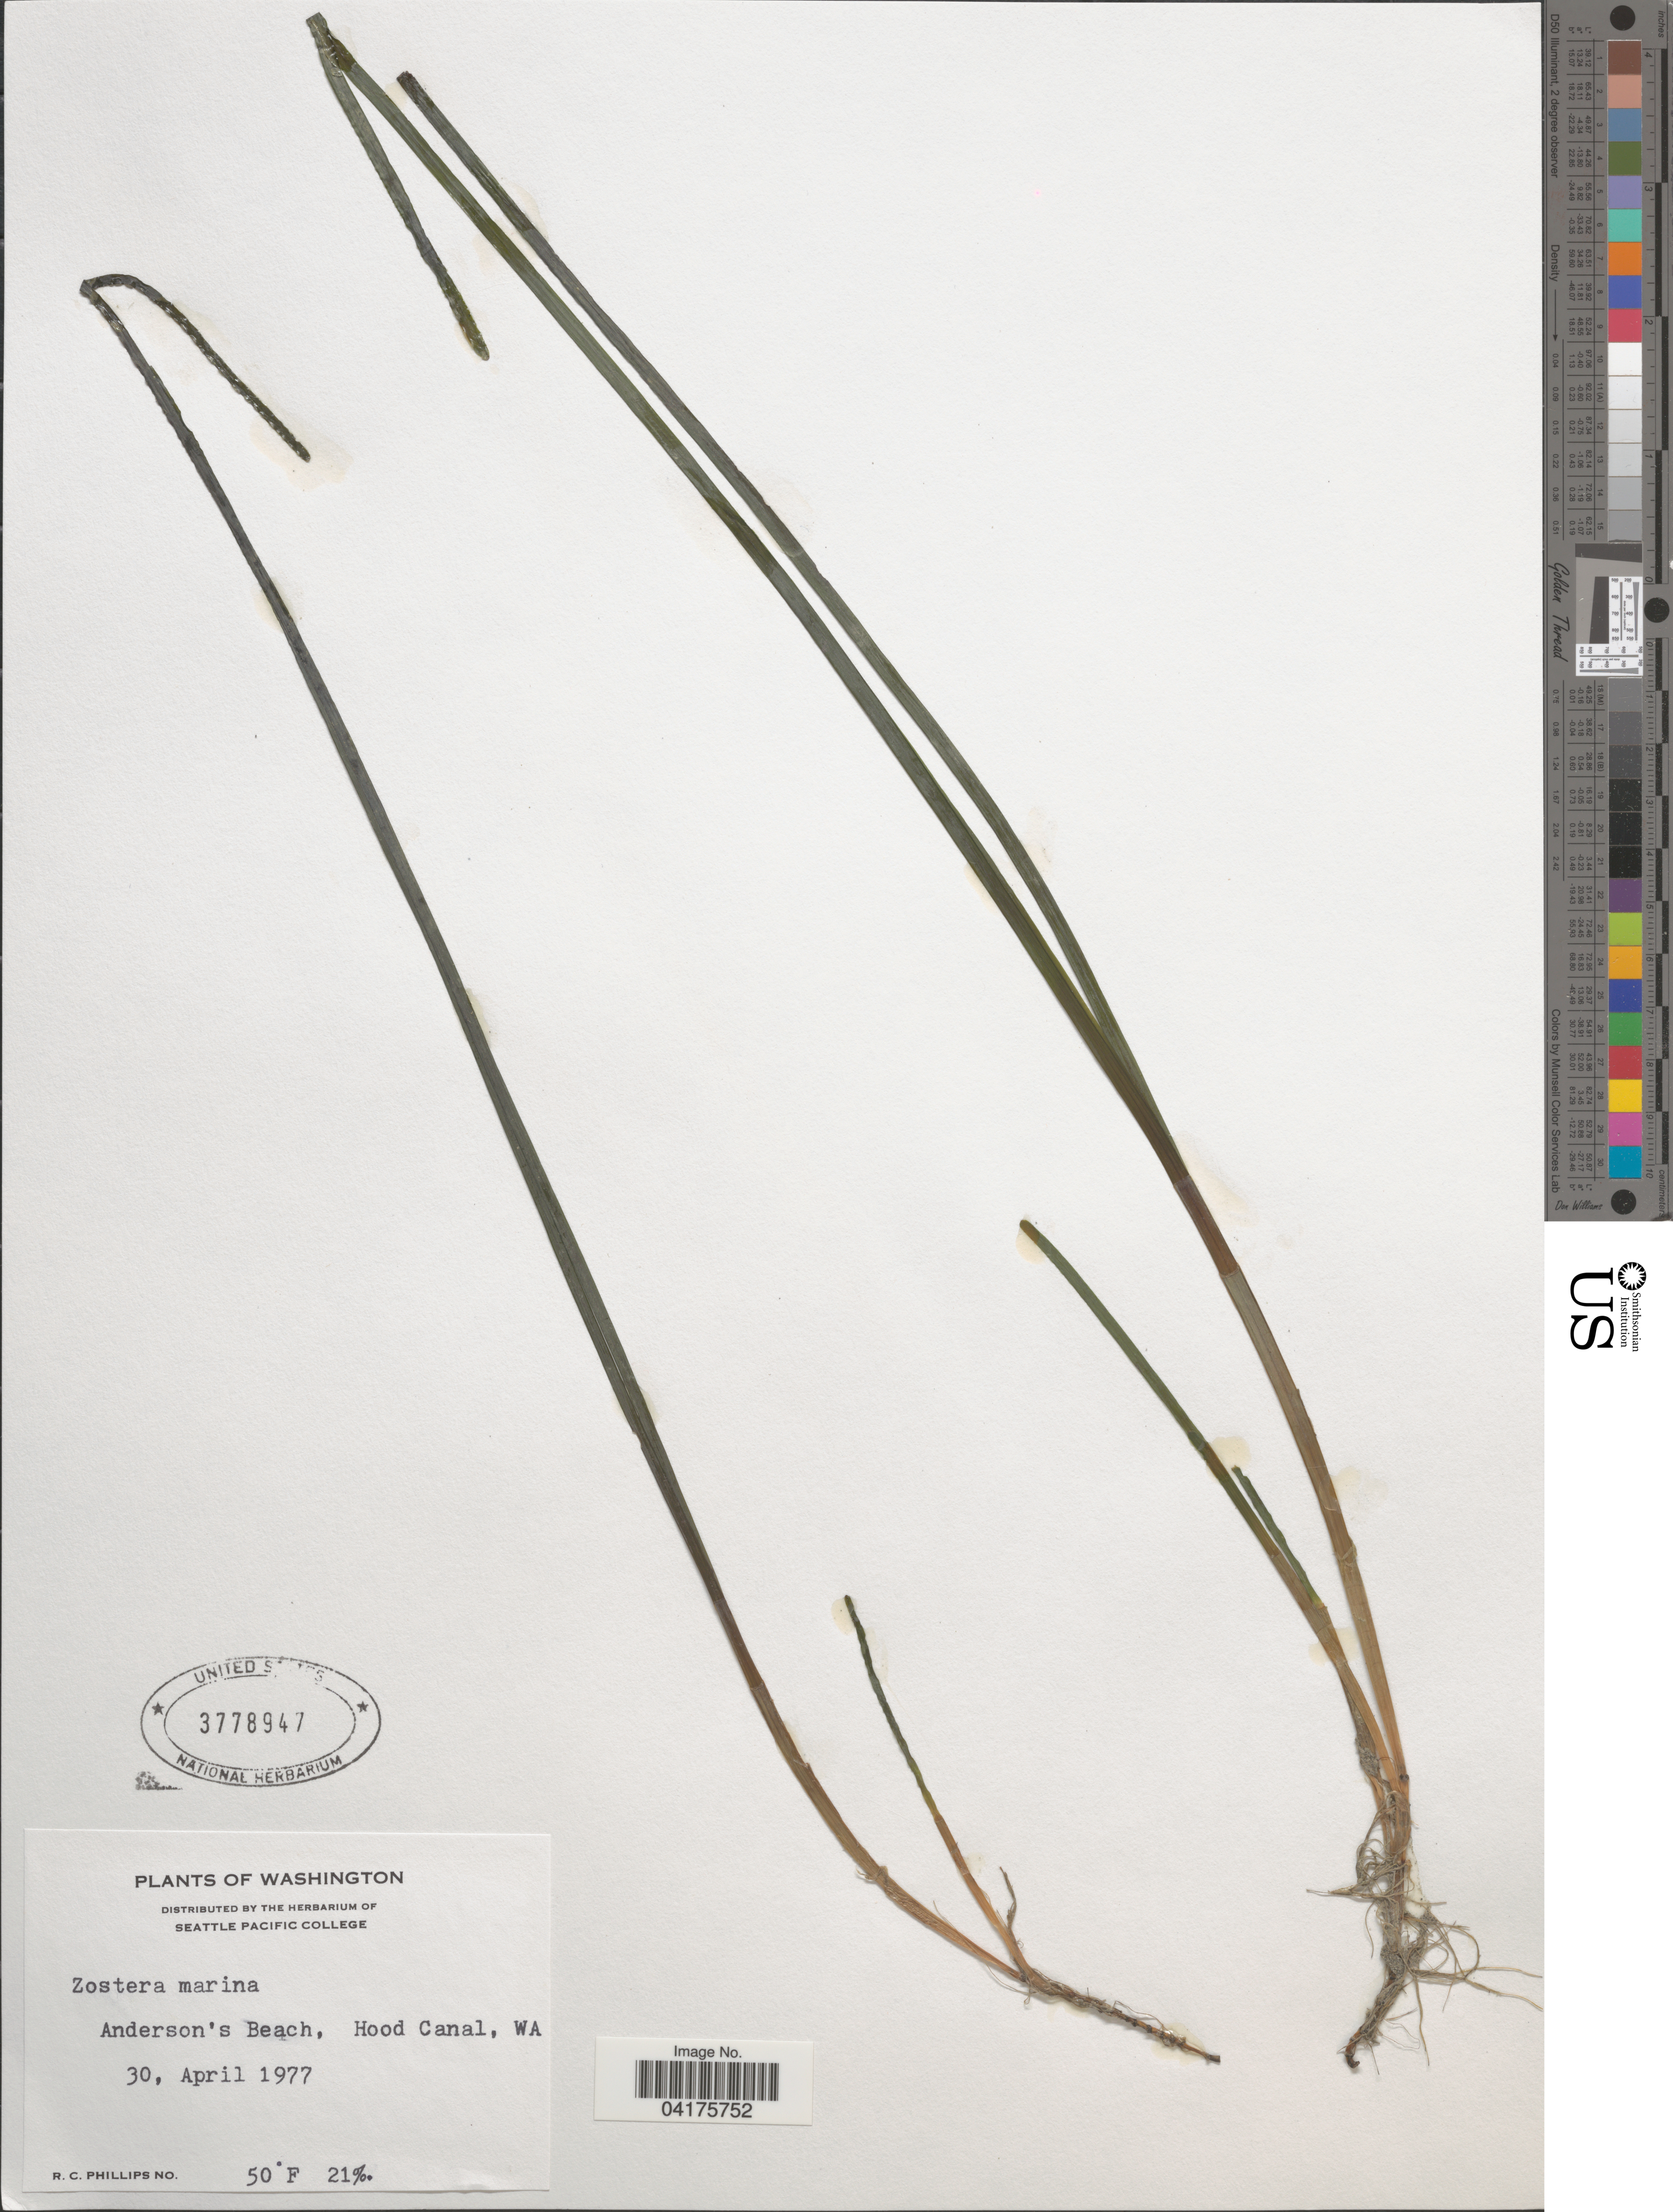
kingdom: Plantae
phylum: Tracheophyta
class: Liliopsida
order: Alismatales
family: Zosteraceae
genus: Zostera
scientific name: Zostera marina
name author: L.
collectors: R. C. Phillips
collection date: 1977-04-30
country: United States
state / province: Washington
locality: Anderson's Beach, Hood Canal.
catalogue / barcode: US 3778947